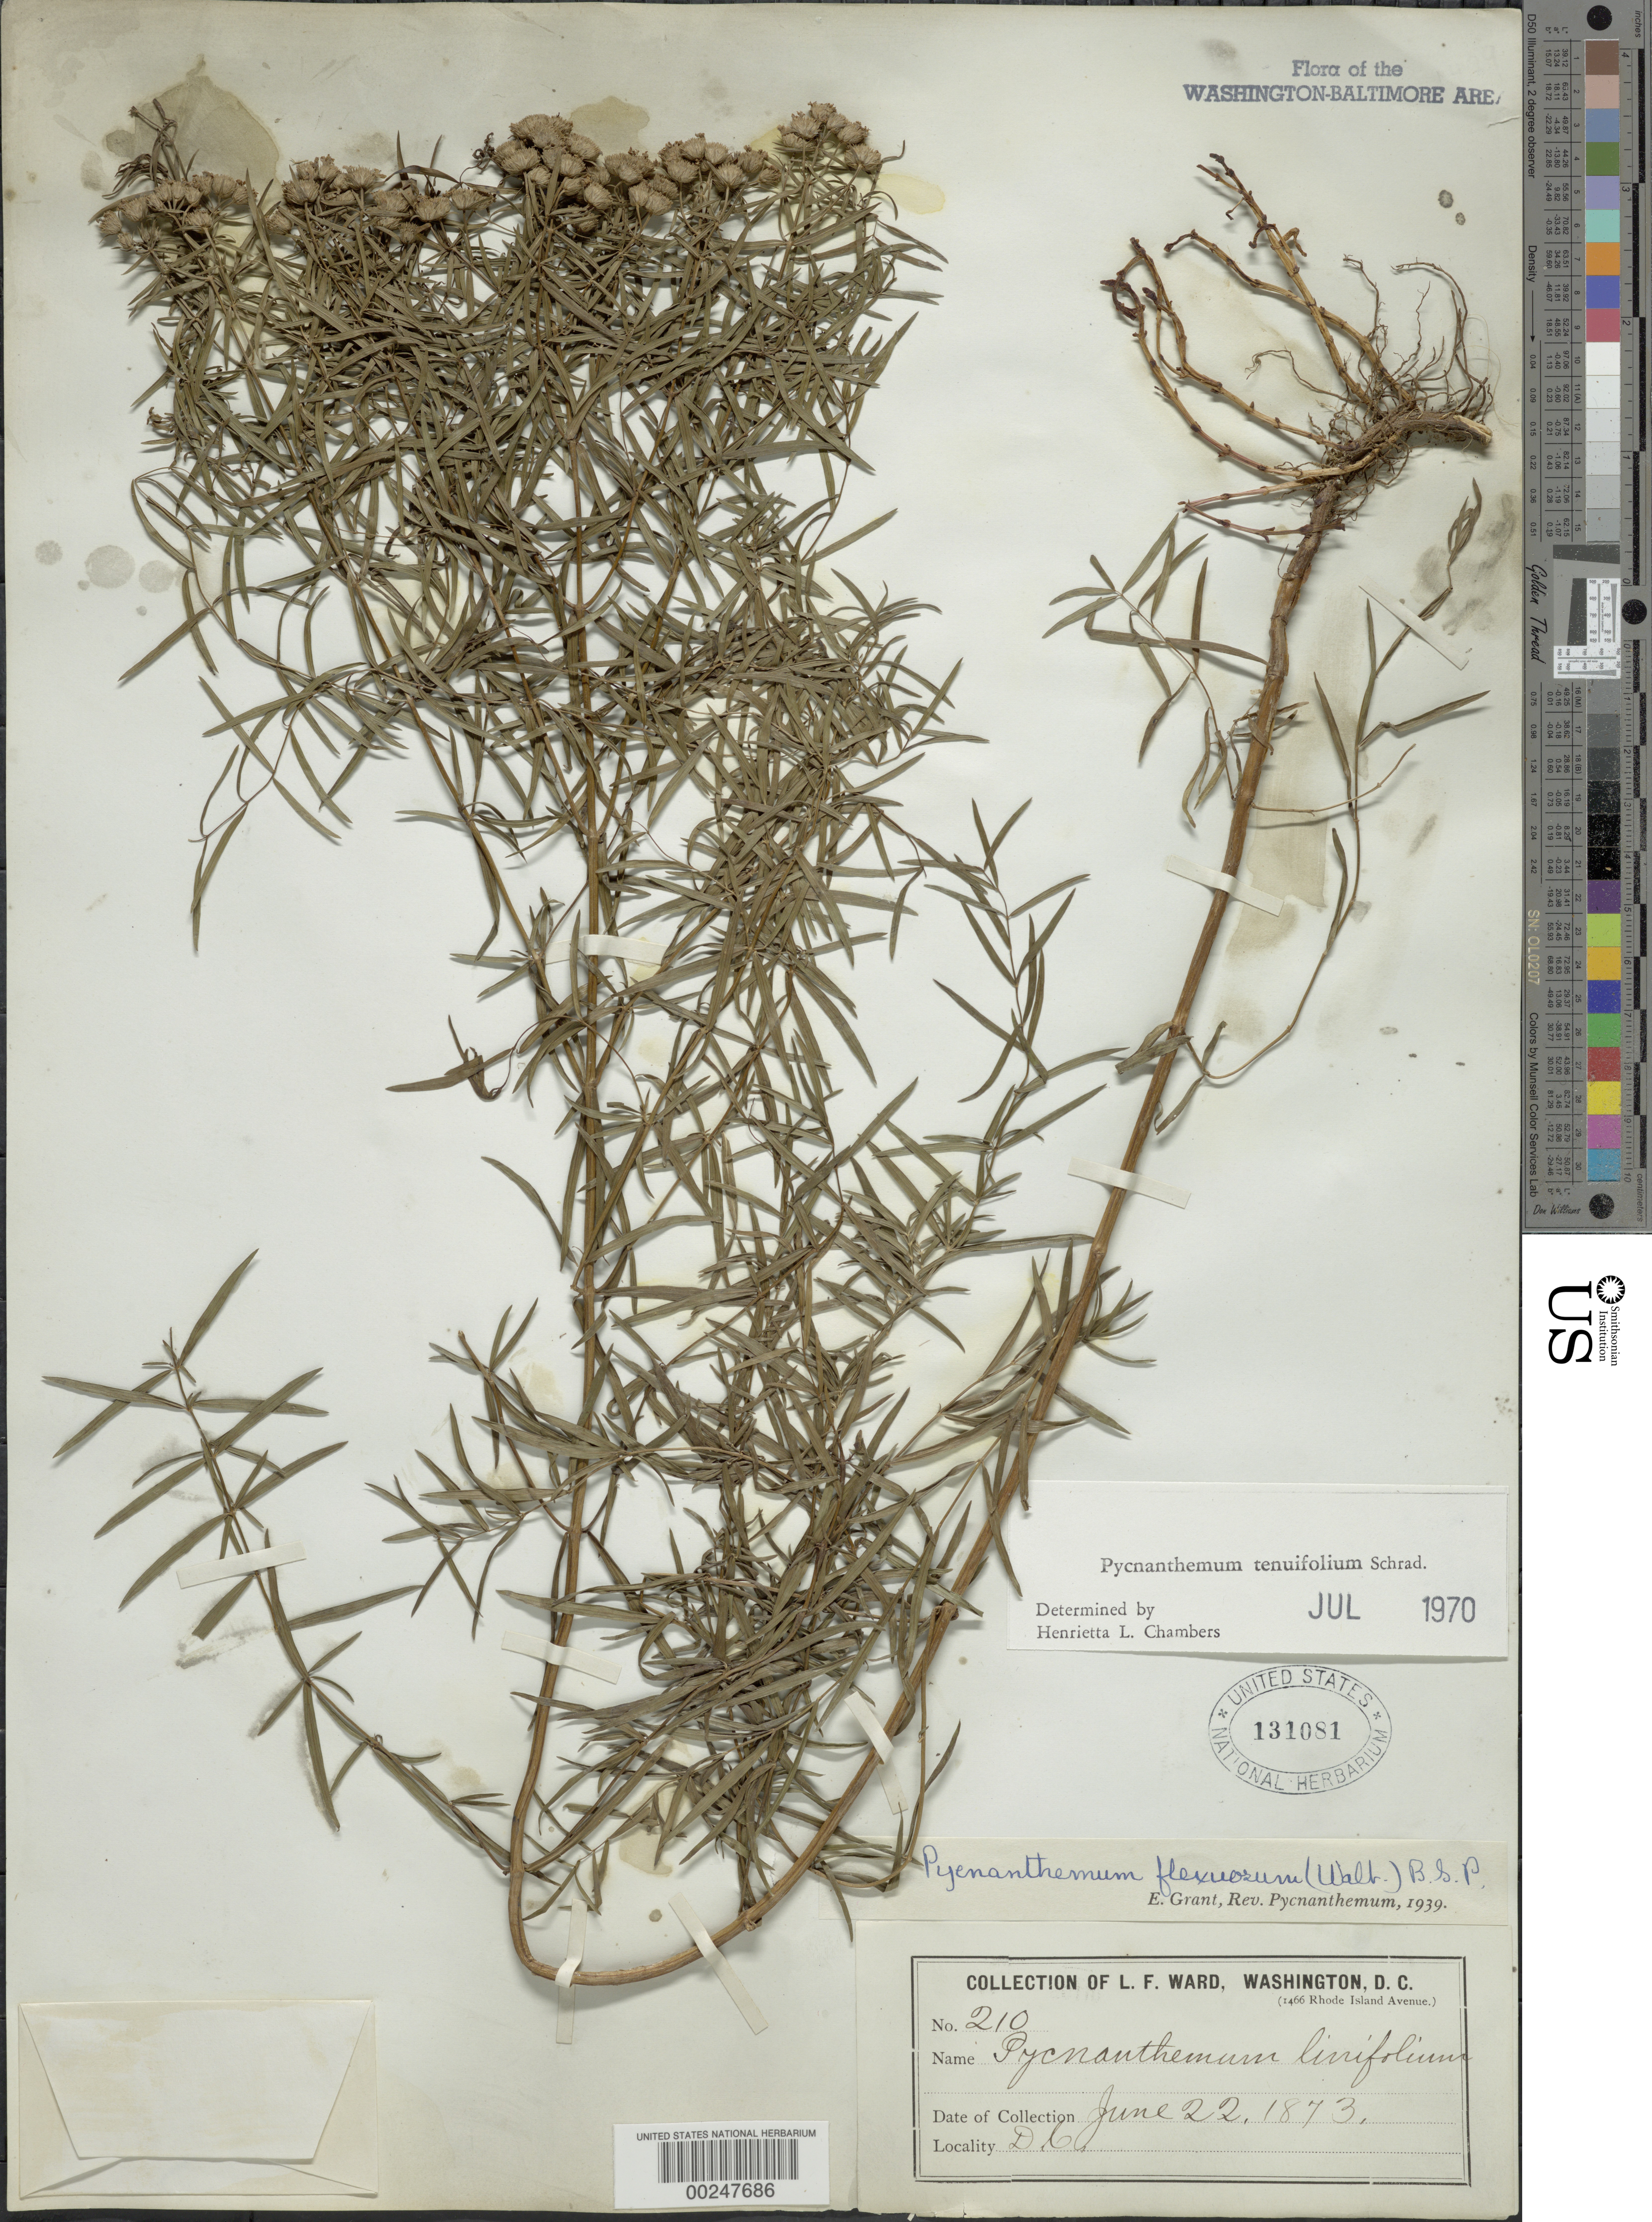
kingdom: Plantae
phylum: Tracheophyta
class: Magnoliopsida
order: Lamiales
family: Lamiaceae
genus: Pycnanthemum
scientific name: Pycnanthemum tenuifolium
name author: Schrad.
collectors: L. F. Ward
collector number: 210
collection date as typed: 22 Jun 1873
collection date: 1873-06-22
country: United States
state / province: District of Columbia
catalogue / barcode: US 131081